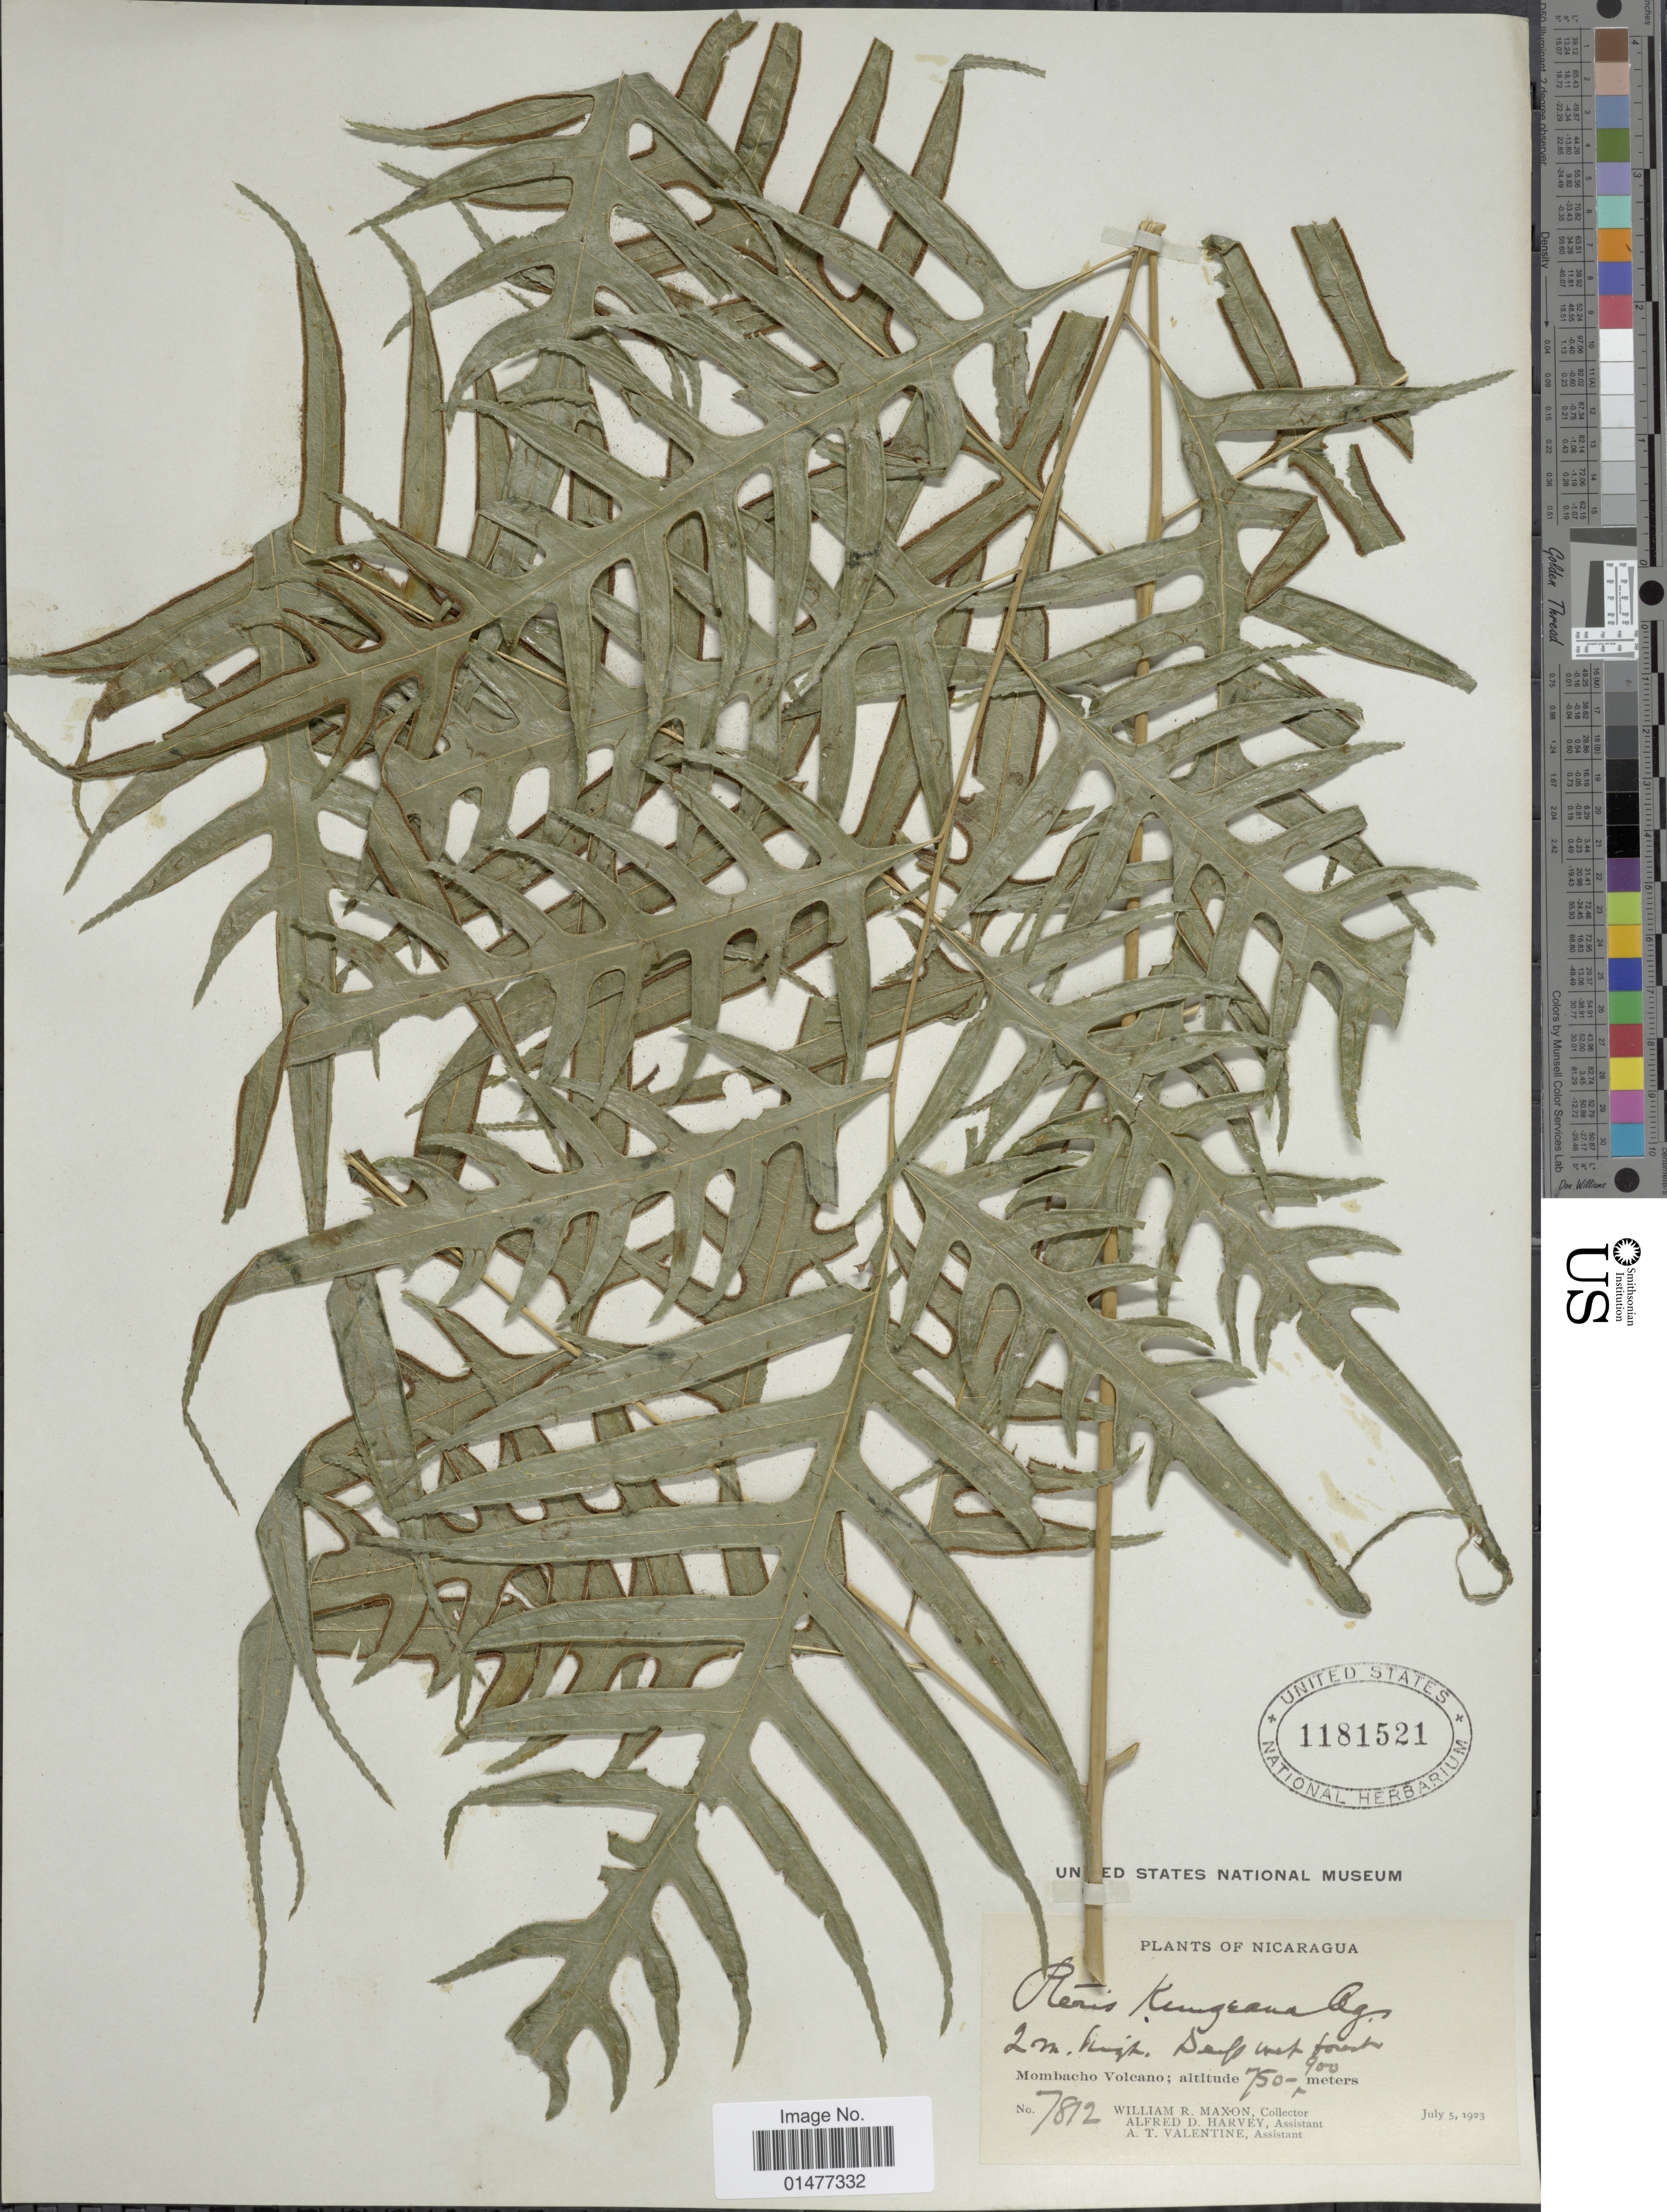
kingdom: Plantae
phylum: Tracheophyta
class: Polypodiopsida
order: Polypodiales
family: Pteridaceae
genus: Pteris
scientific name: Pteris altissima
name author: Poir.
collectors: W. R. Maxon, A. D. Harvey & A. Valentine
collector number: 7812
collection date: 1923-07-05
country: Nicaragua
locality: Plants of Nicaragua, Mombacho Volcano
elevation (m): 750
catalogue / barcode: US 1181521